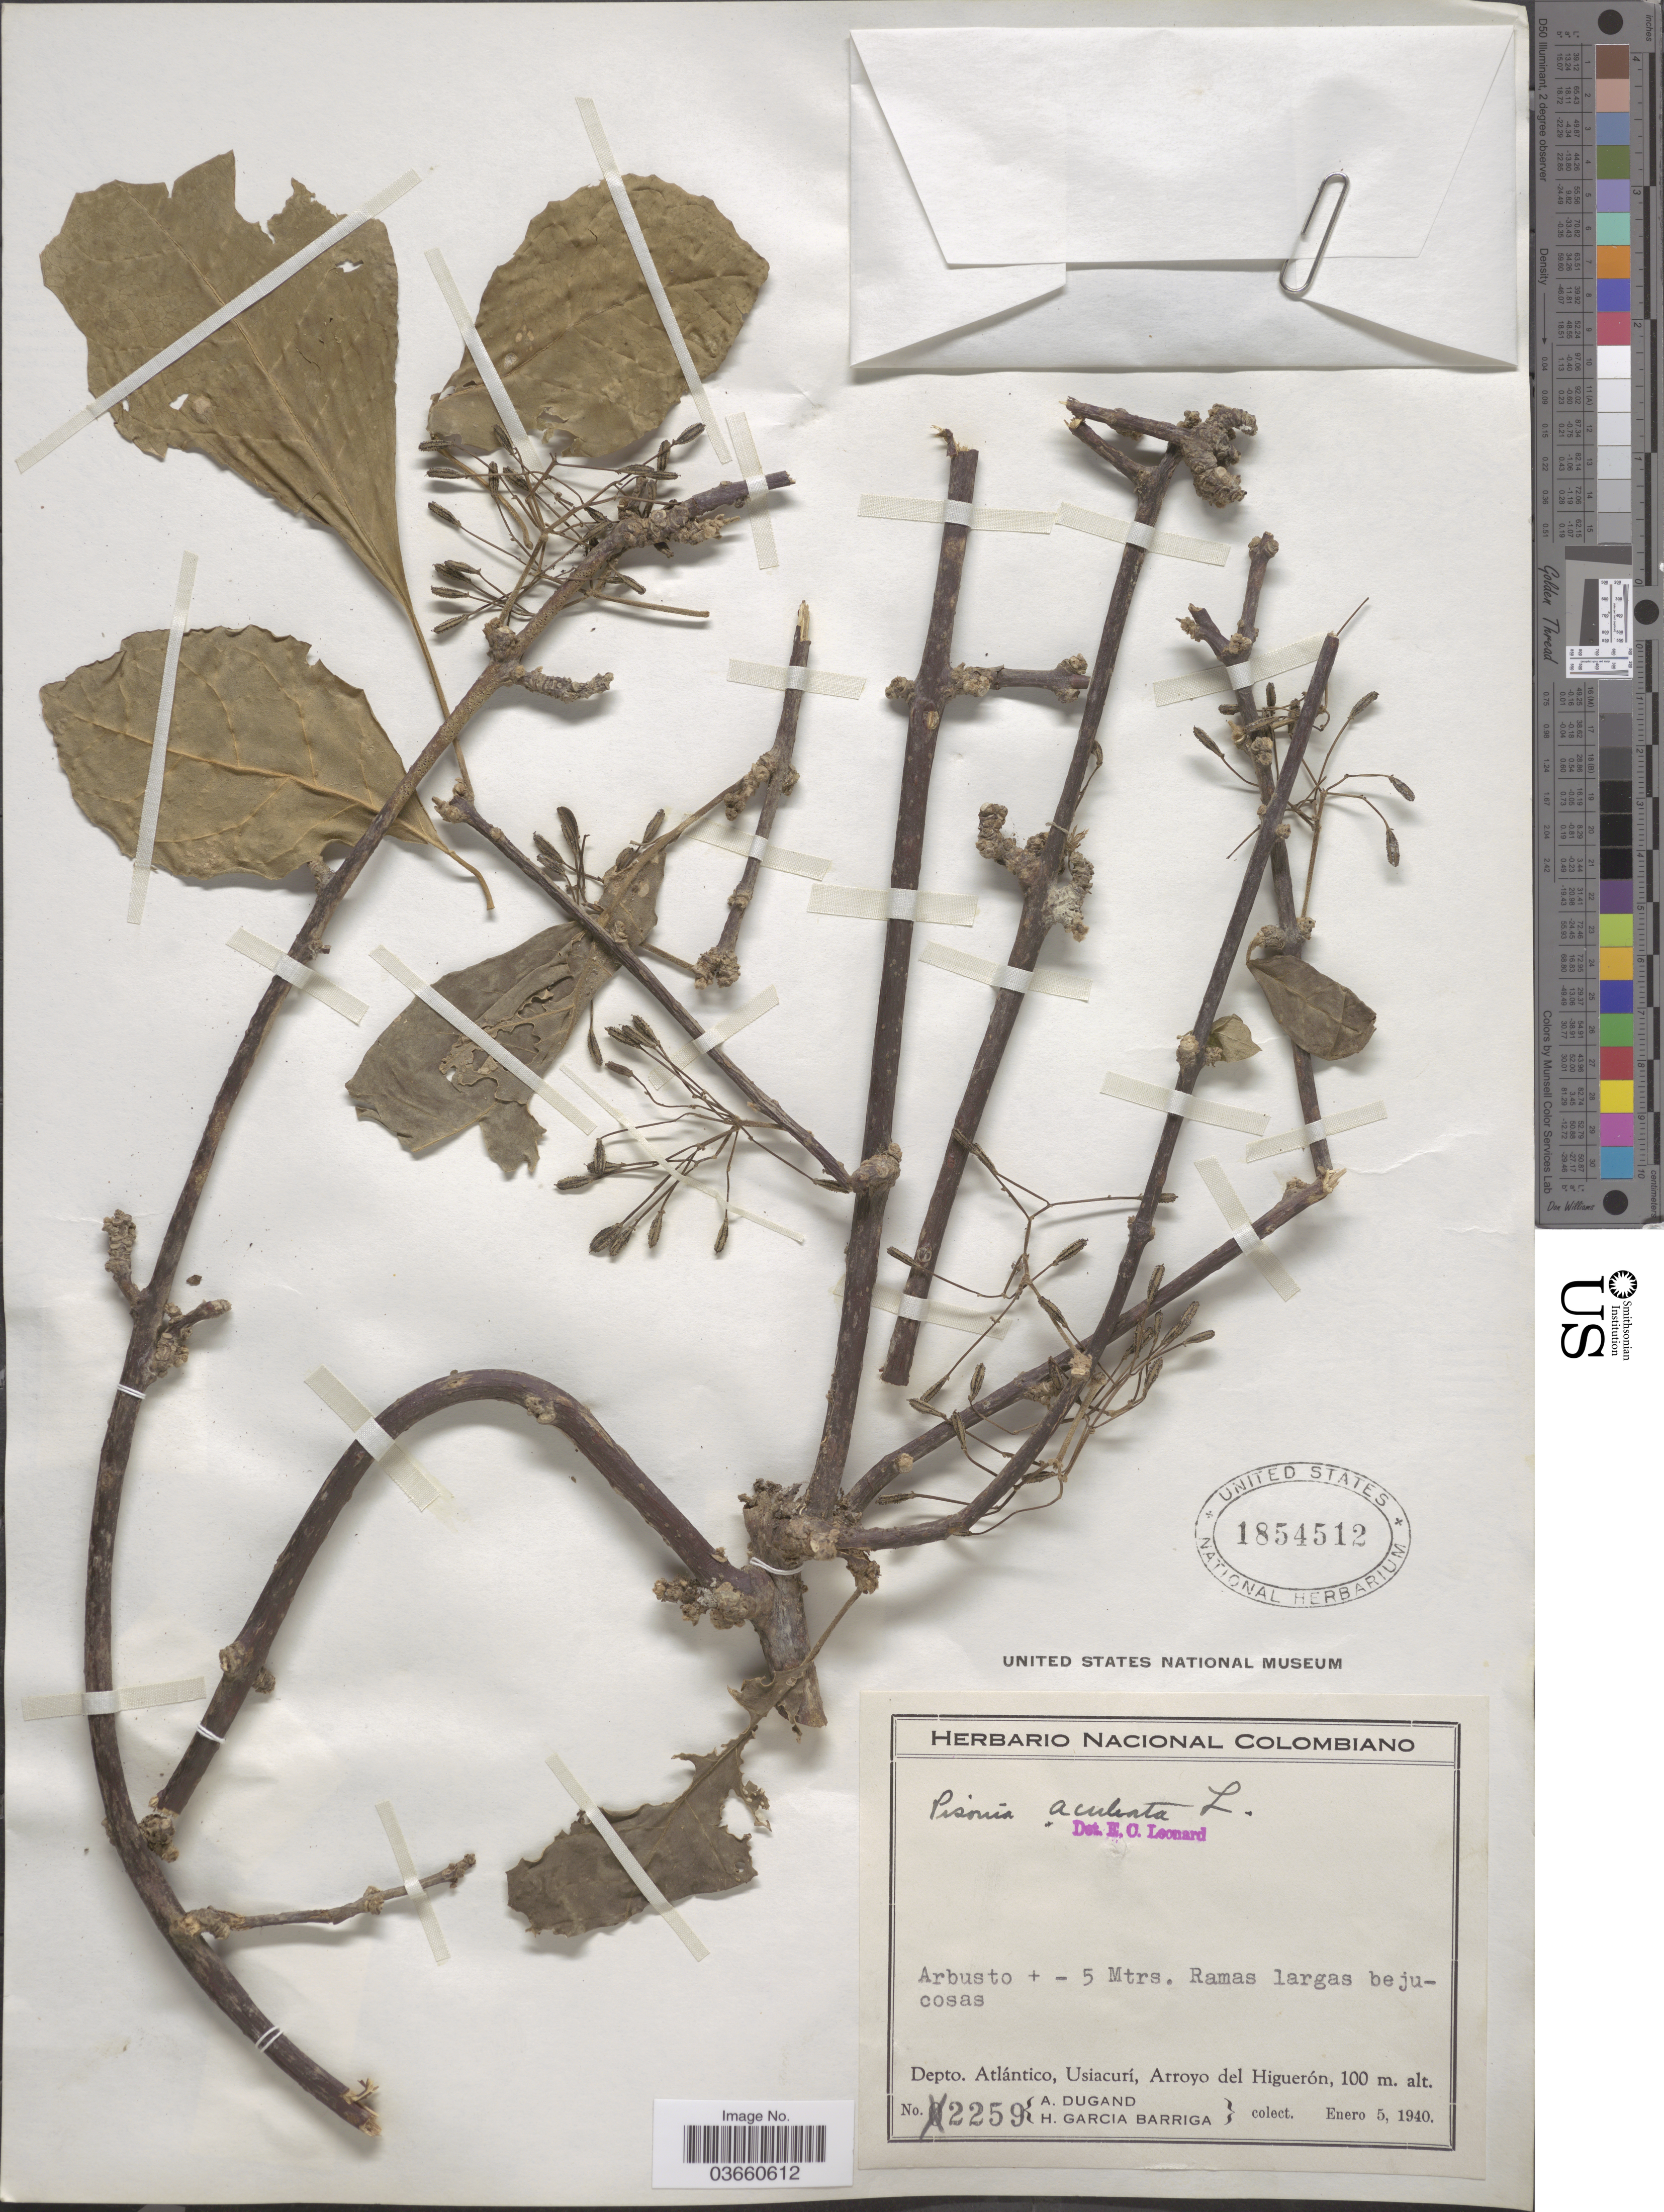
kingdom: Plantae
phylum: Tracheophyta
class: Magnoliopsida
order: Caryophyllales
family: Nyctaginaceae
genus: Pisonia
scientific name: Pisonia aculeata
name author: L.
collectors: A. Dugand & H. García Barriga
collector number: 2259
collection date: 1940-01-05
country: Colombia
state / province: Atlántico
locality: Depto. Atlántico, Usiacurí, Arroyo del Higuerón.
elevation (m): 100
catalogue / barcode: US 1854512